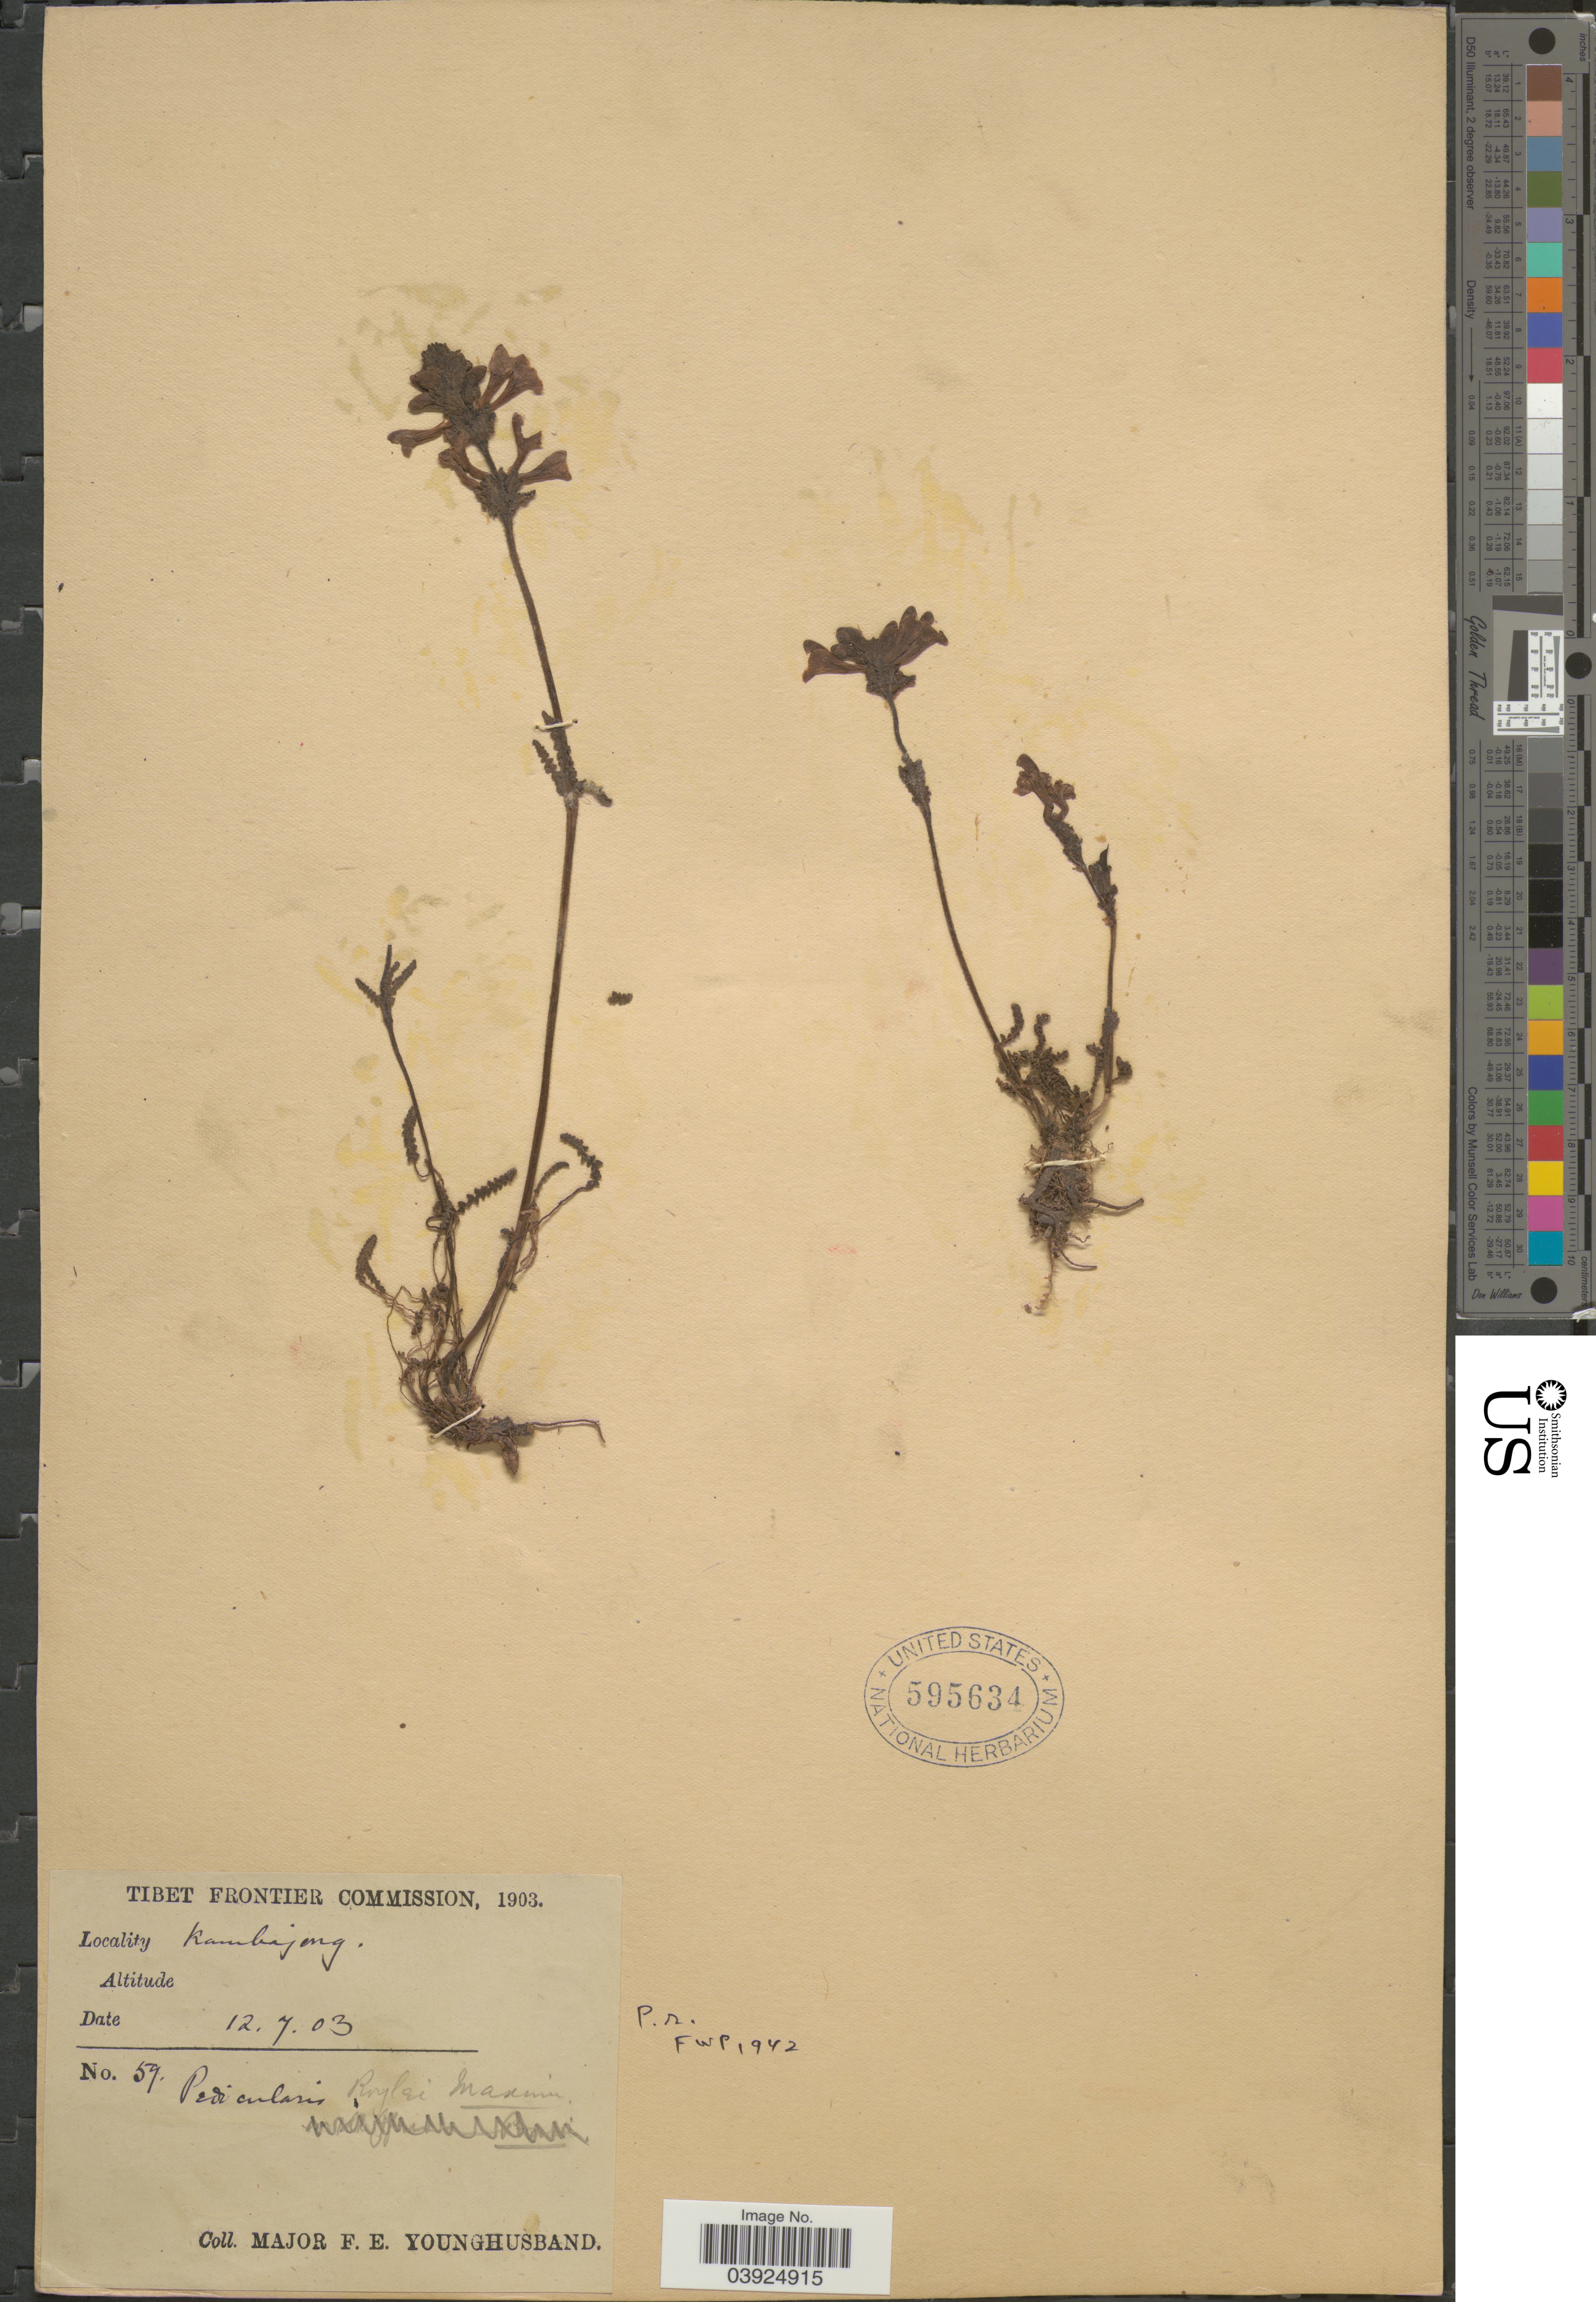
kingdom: Plantae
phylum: Tracheophyta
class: Magnoliopsida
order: Lamiales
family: Orobanchaceae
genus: Pedicularis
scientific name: Pedicularis roylei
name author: Maxim.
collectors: F. Younghusband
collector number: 59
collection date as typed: Transcribed d/m/y: 12/7/3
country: China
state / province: Xizang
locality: Tibet Frontier Commission. Kambajong.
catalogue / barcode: US 595634